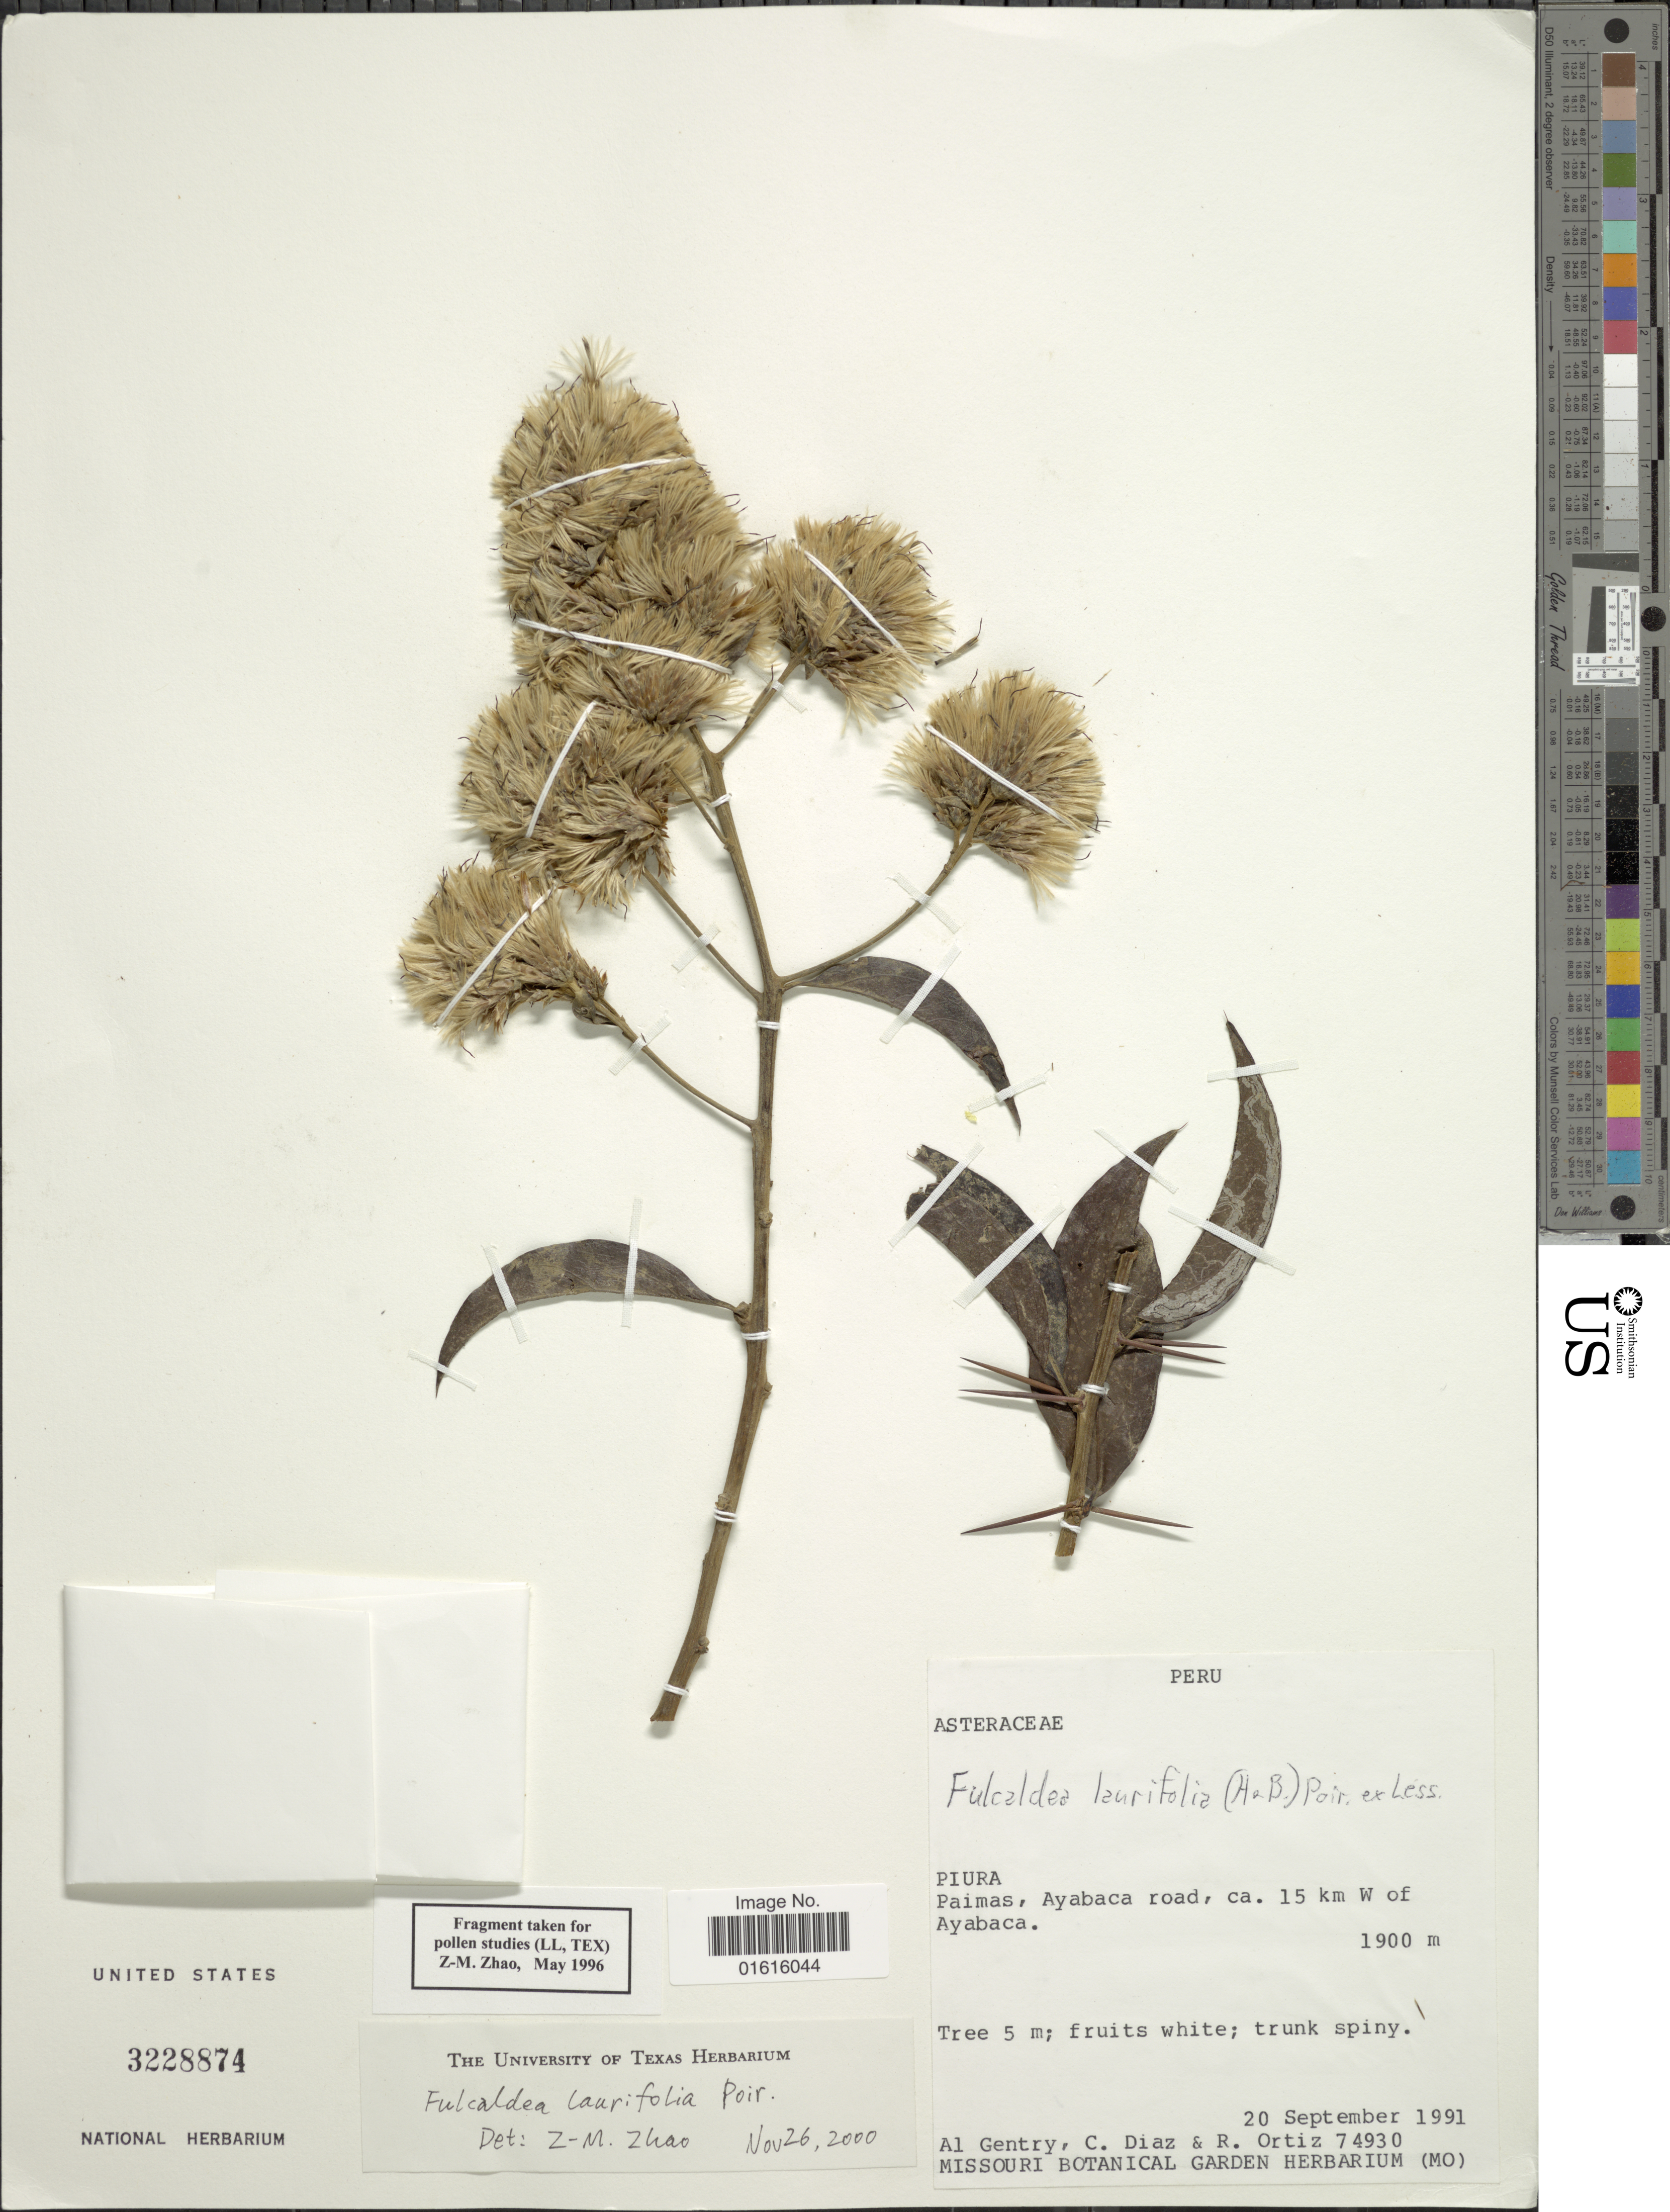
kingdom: Plantae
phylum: Tracheophyta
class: Magnoliopsida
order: Asterales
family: Asteraceae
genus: Fulcaldea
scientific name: Fulcaldea laurifolia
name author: (Bonpl.) Poir.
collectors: A. H. Gentry, C. Díaz & R. Ortíz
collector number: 74930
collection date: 1991-09-20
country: Peru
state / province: Piura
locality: Paimas, Ayabaca road, ca. 15 km W of Ayabaca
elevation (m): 1900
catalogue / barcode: US 3228874